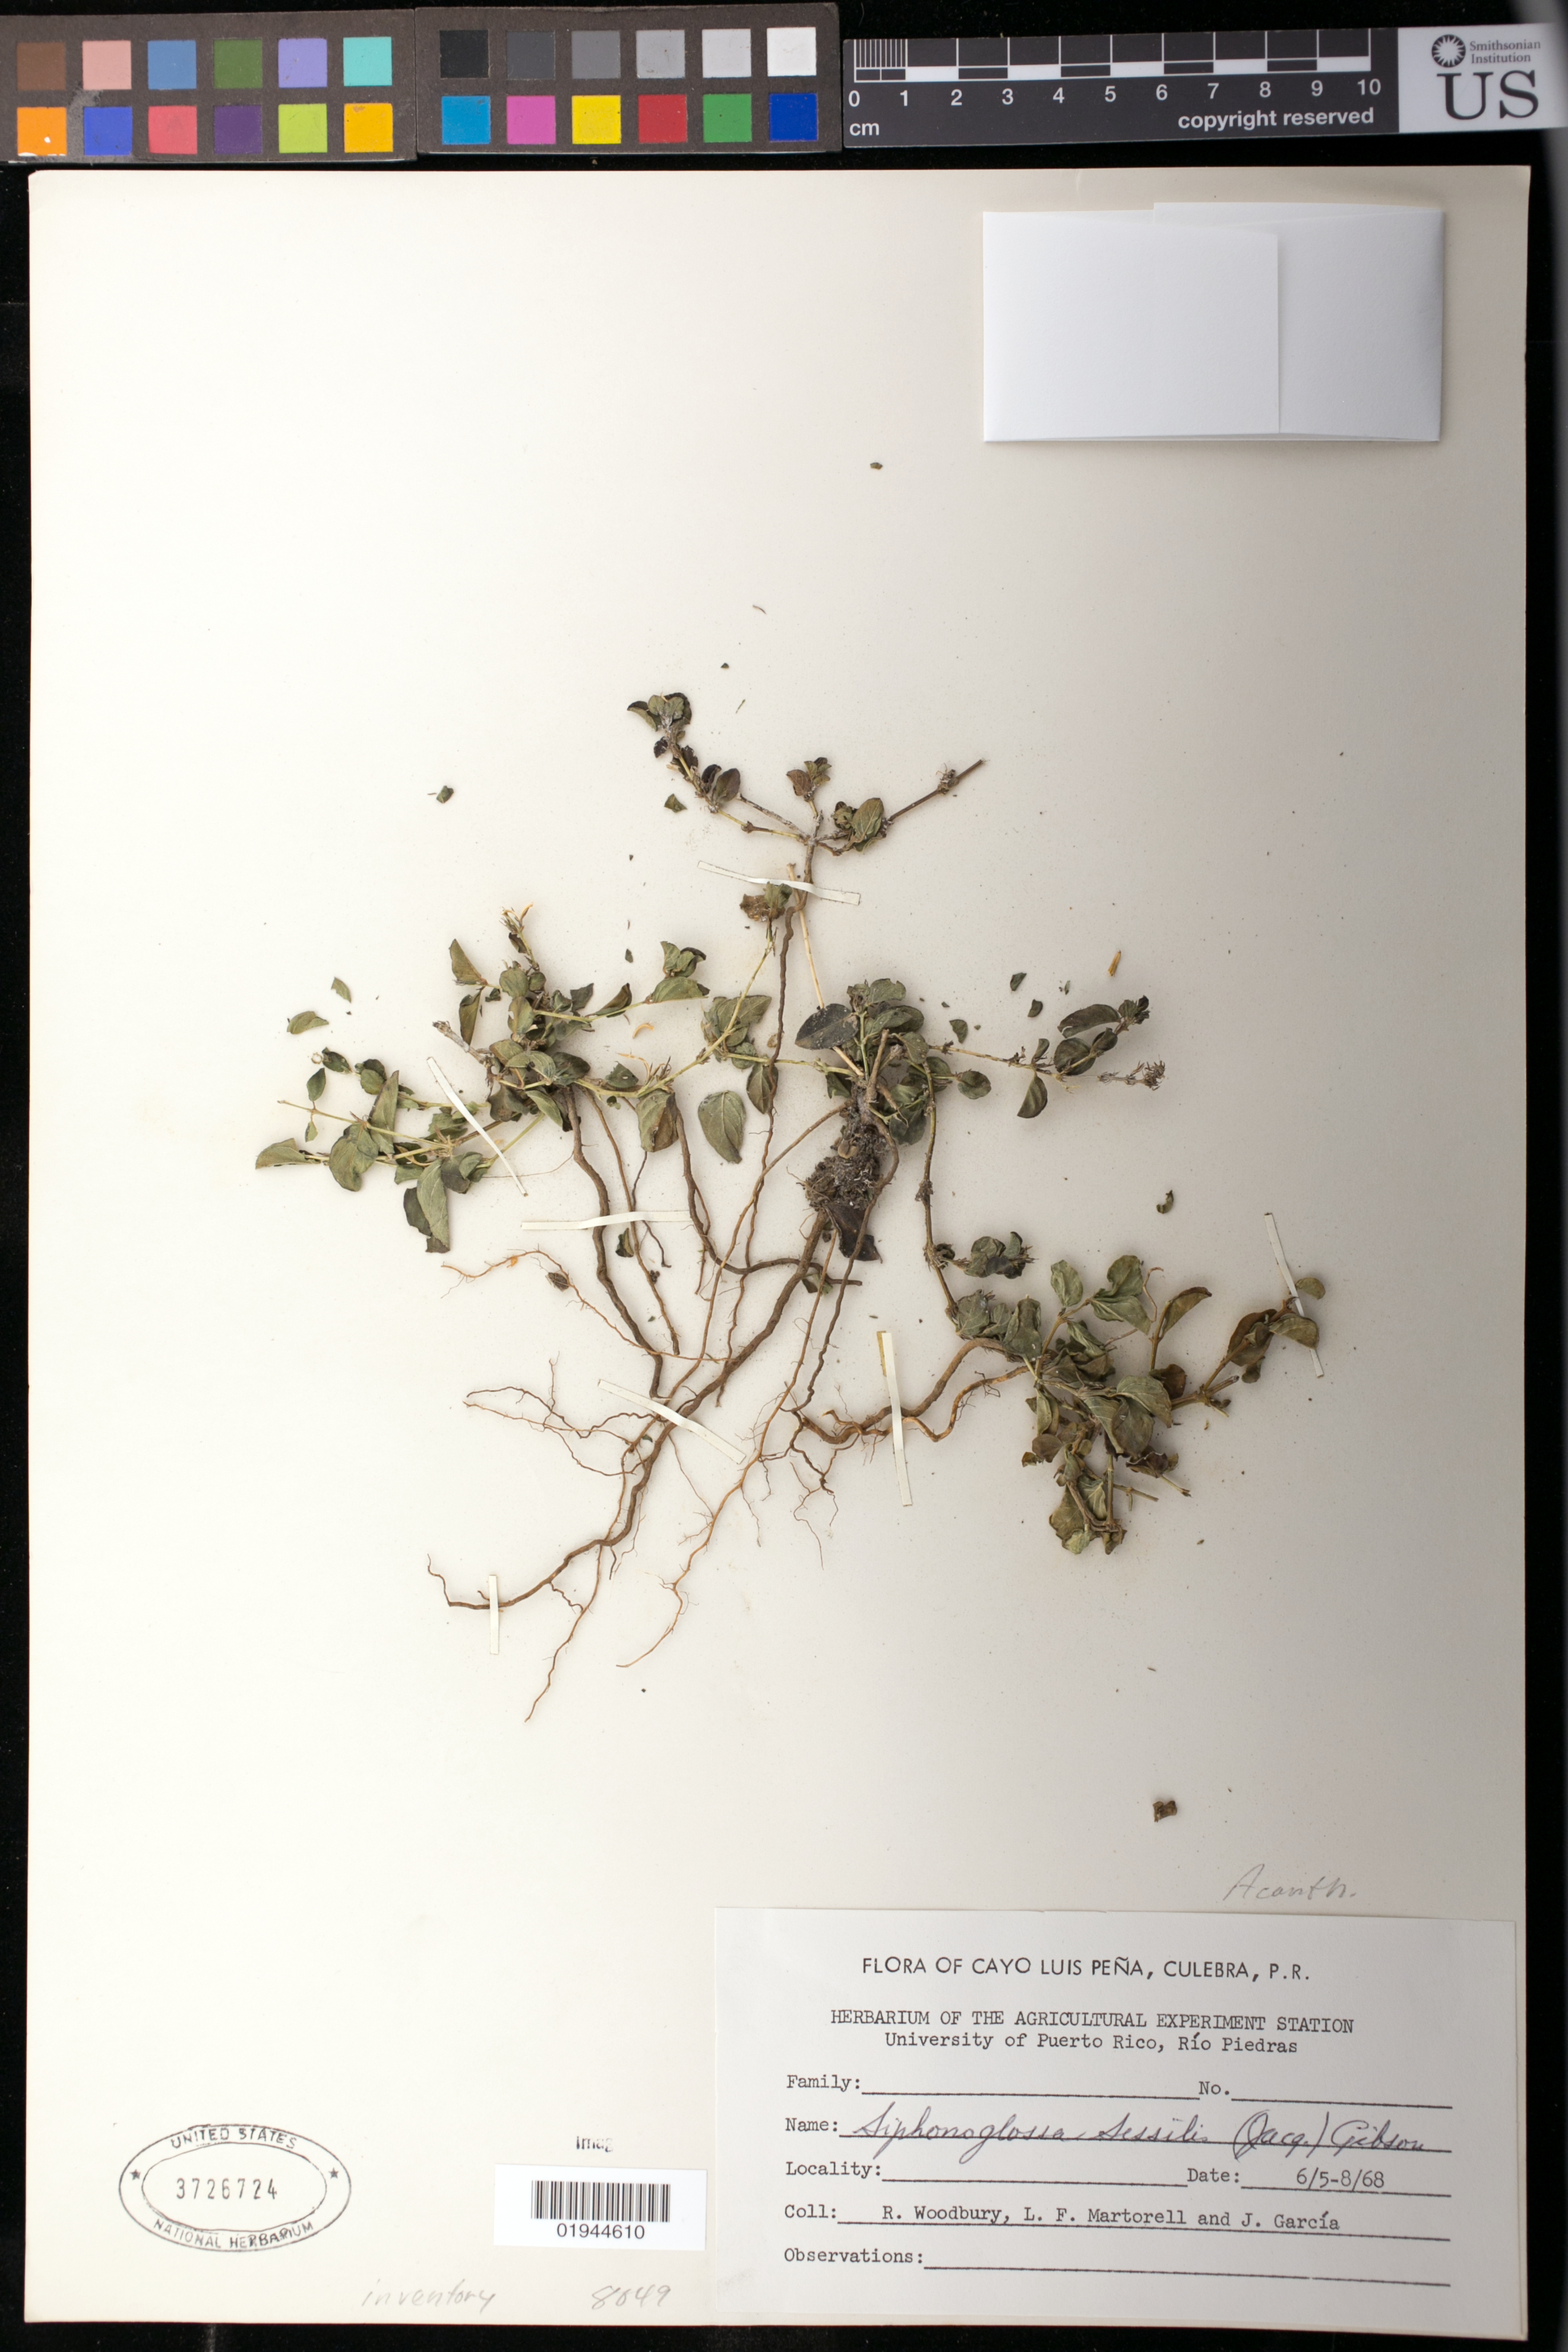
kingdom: Plantae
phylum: Tracheophyta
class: Magnoliopsida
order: Lamiales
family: Acanthaceae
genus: Justicia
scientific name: Justicia sessilis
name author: Jacq.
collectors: R. O. Woodbury, L. Martorell & J. García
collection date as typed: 6/5-8/68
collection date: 1968-06-05/1968-06-08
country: Puerto Rico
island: Culebra I.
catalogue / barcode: US 3726724